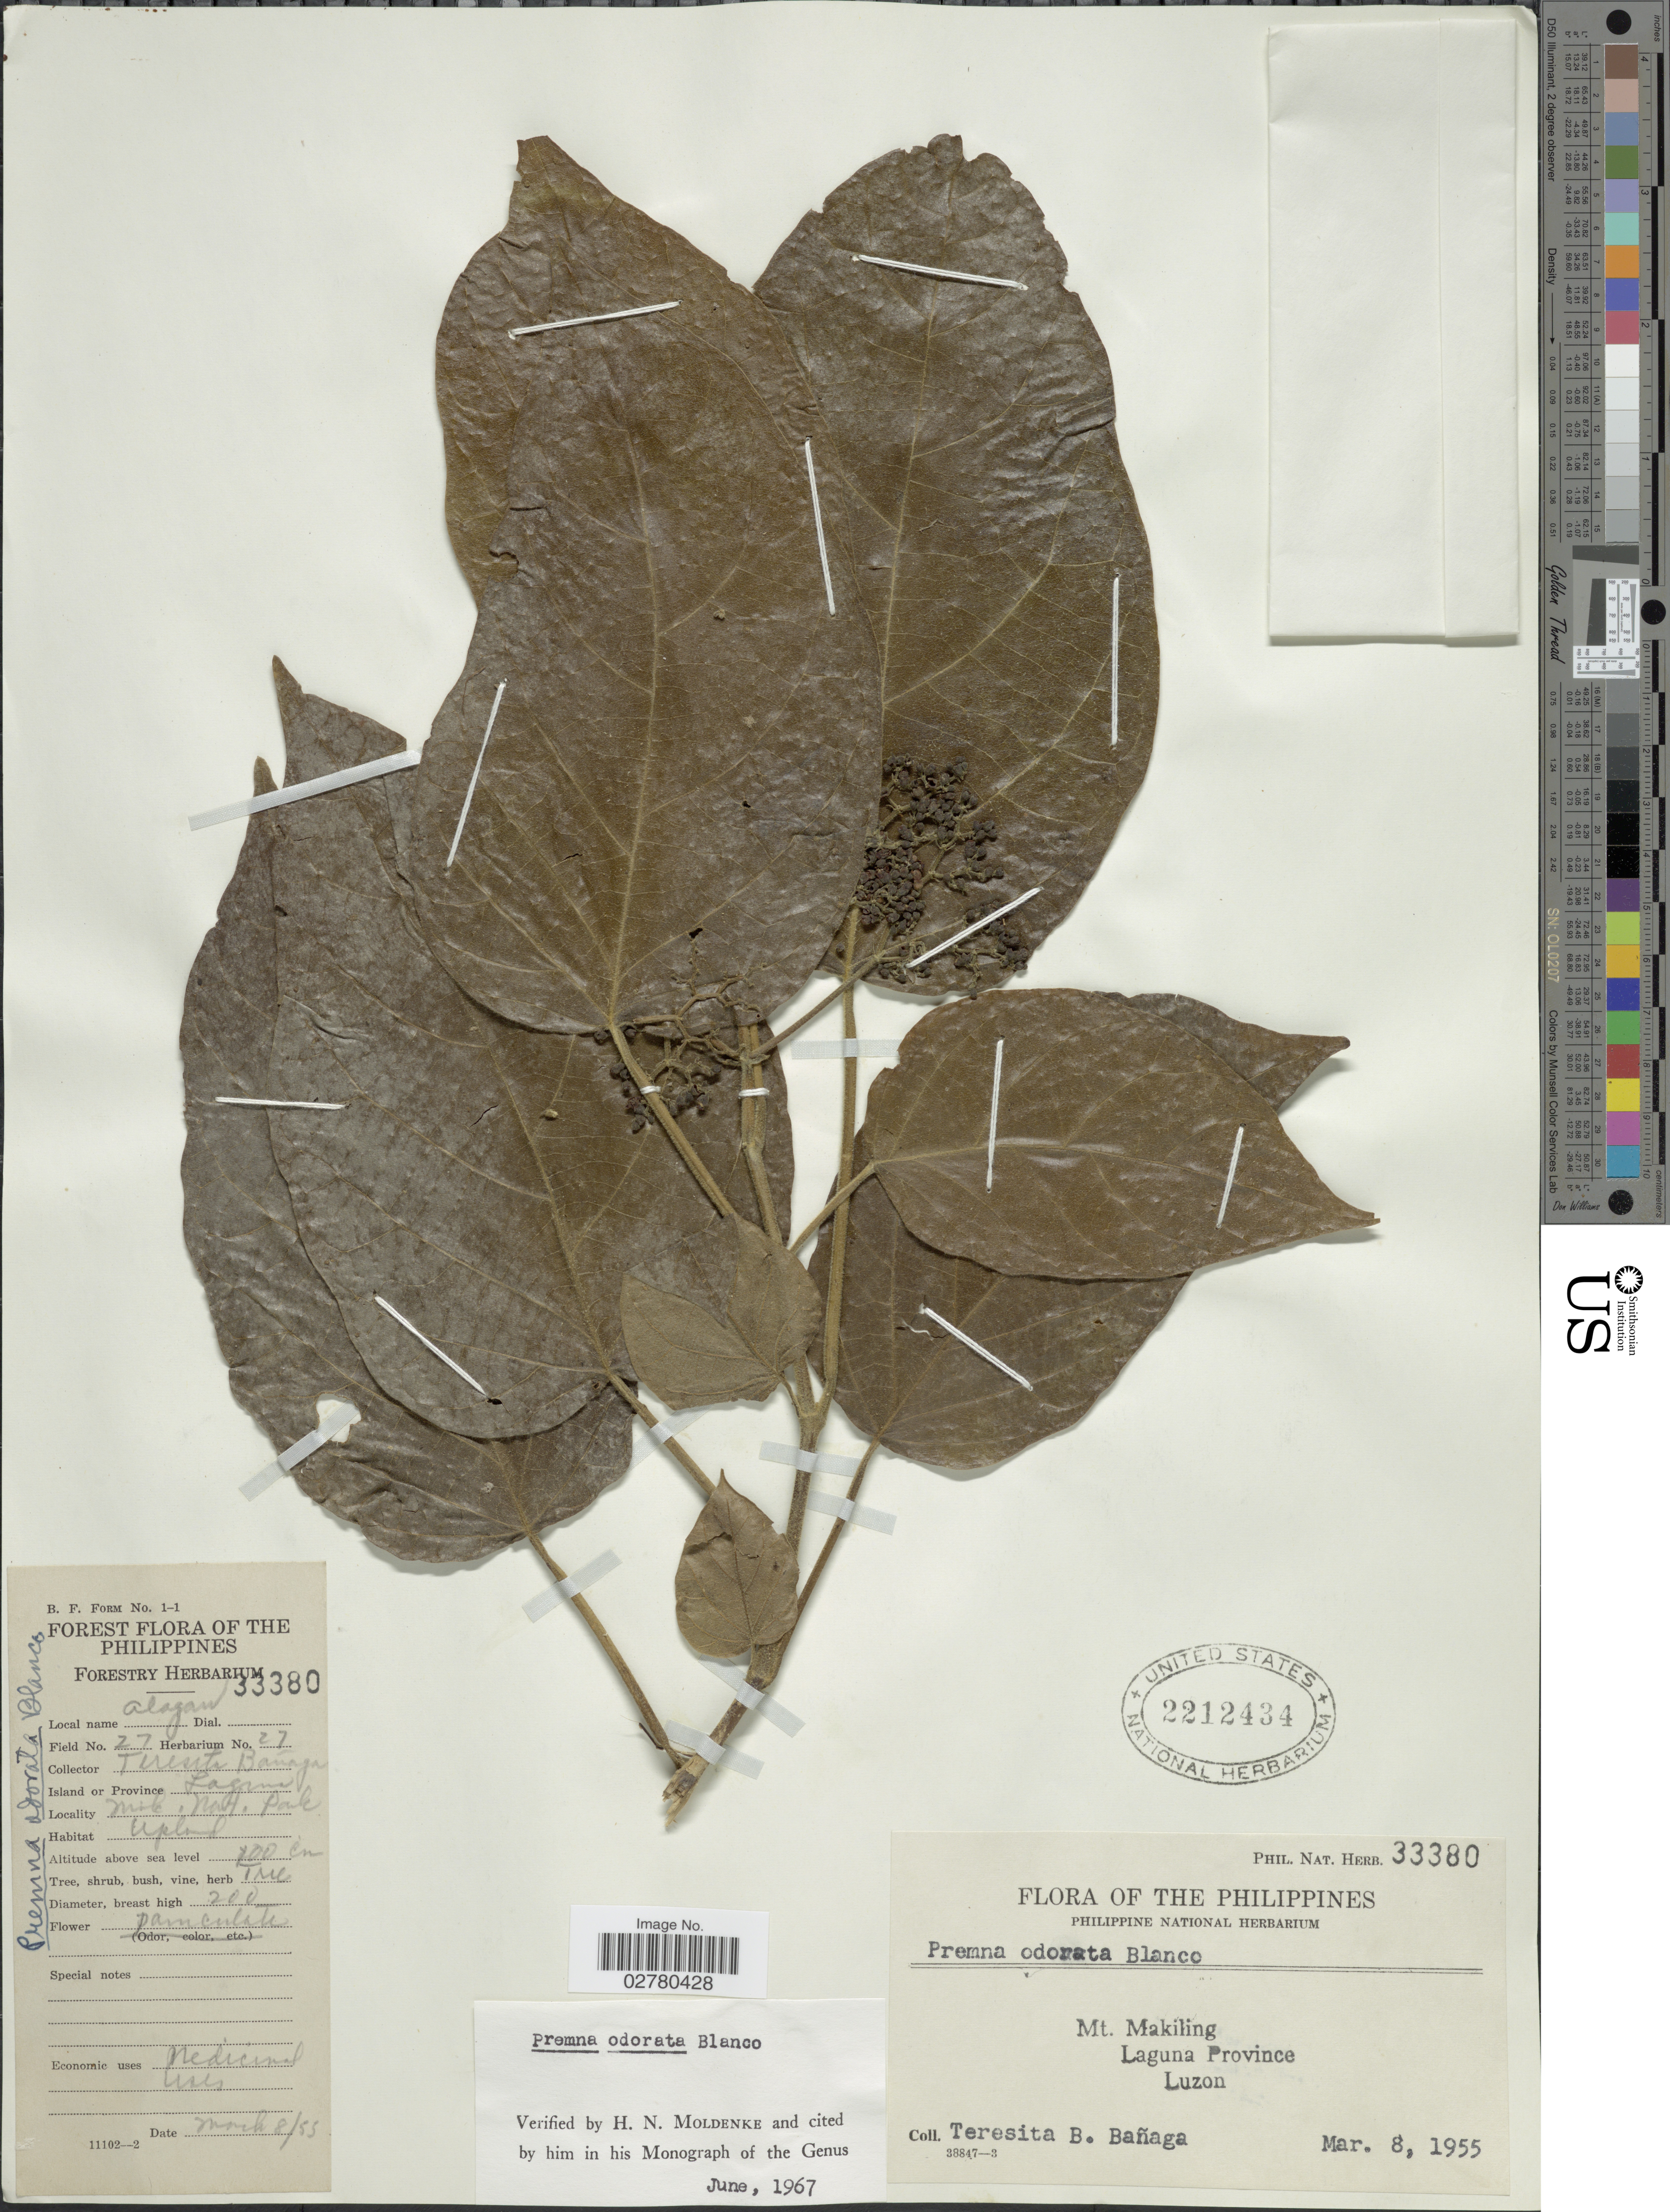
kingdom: Plantae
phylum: Tracheophyta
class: Magnoliopsida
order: Lamiales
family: Lamiaceae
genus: Premna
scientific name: Premna odorata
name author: Blanco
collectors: T. Banaga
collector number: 27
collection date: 1955-03-08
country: Philippines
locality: Mt. Makiling, Laguna Province, Luzon.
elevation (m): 700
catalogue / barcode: US 2212434